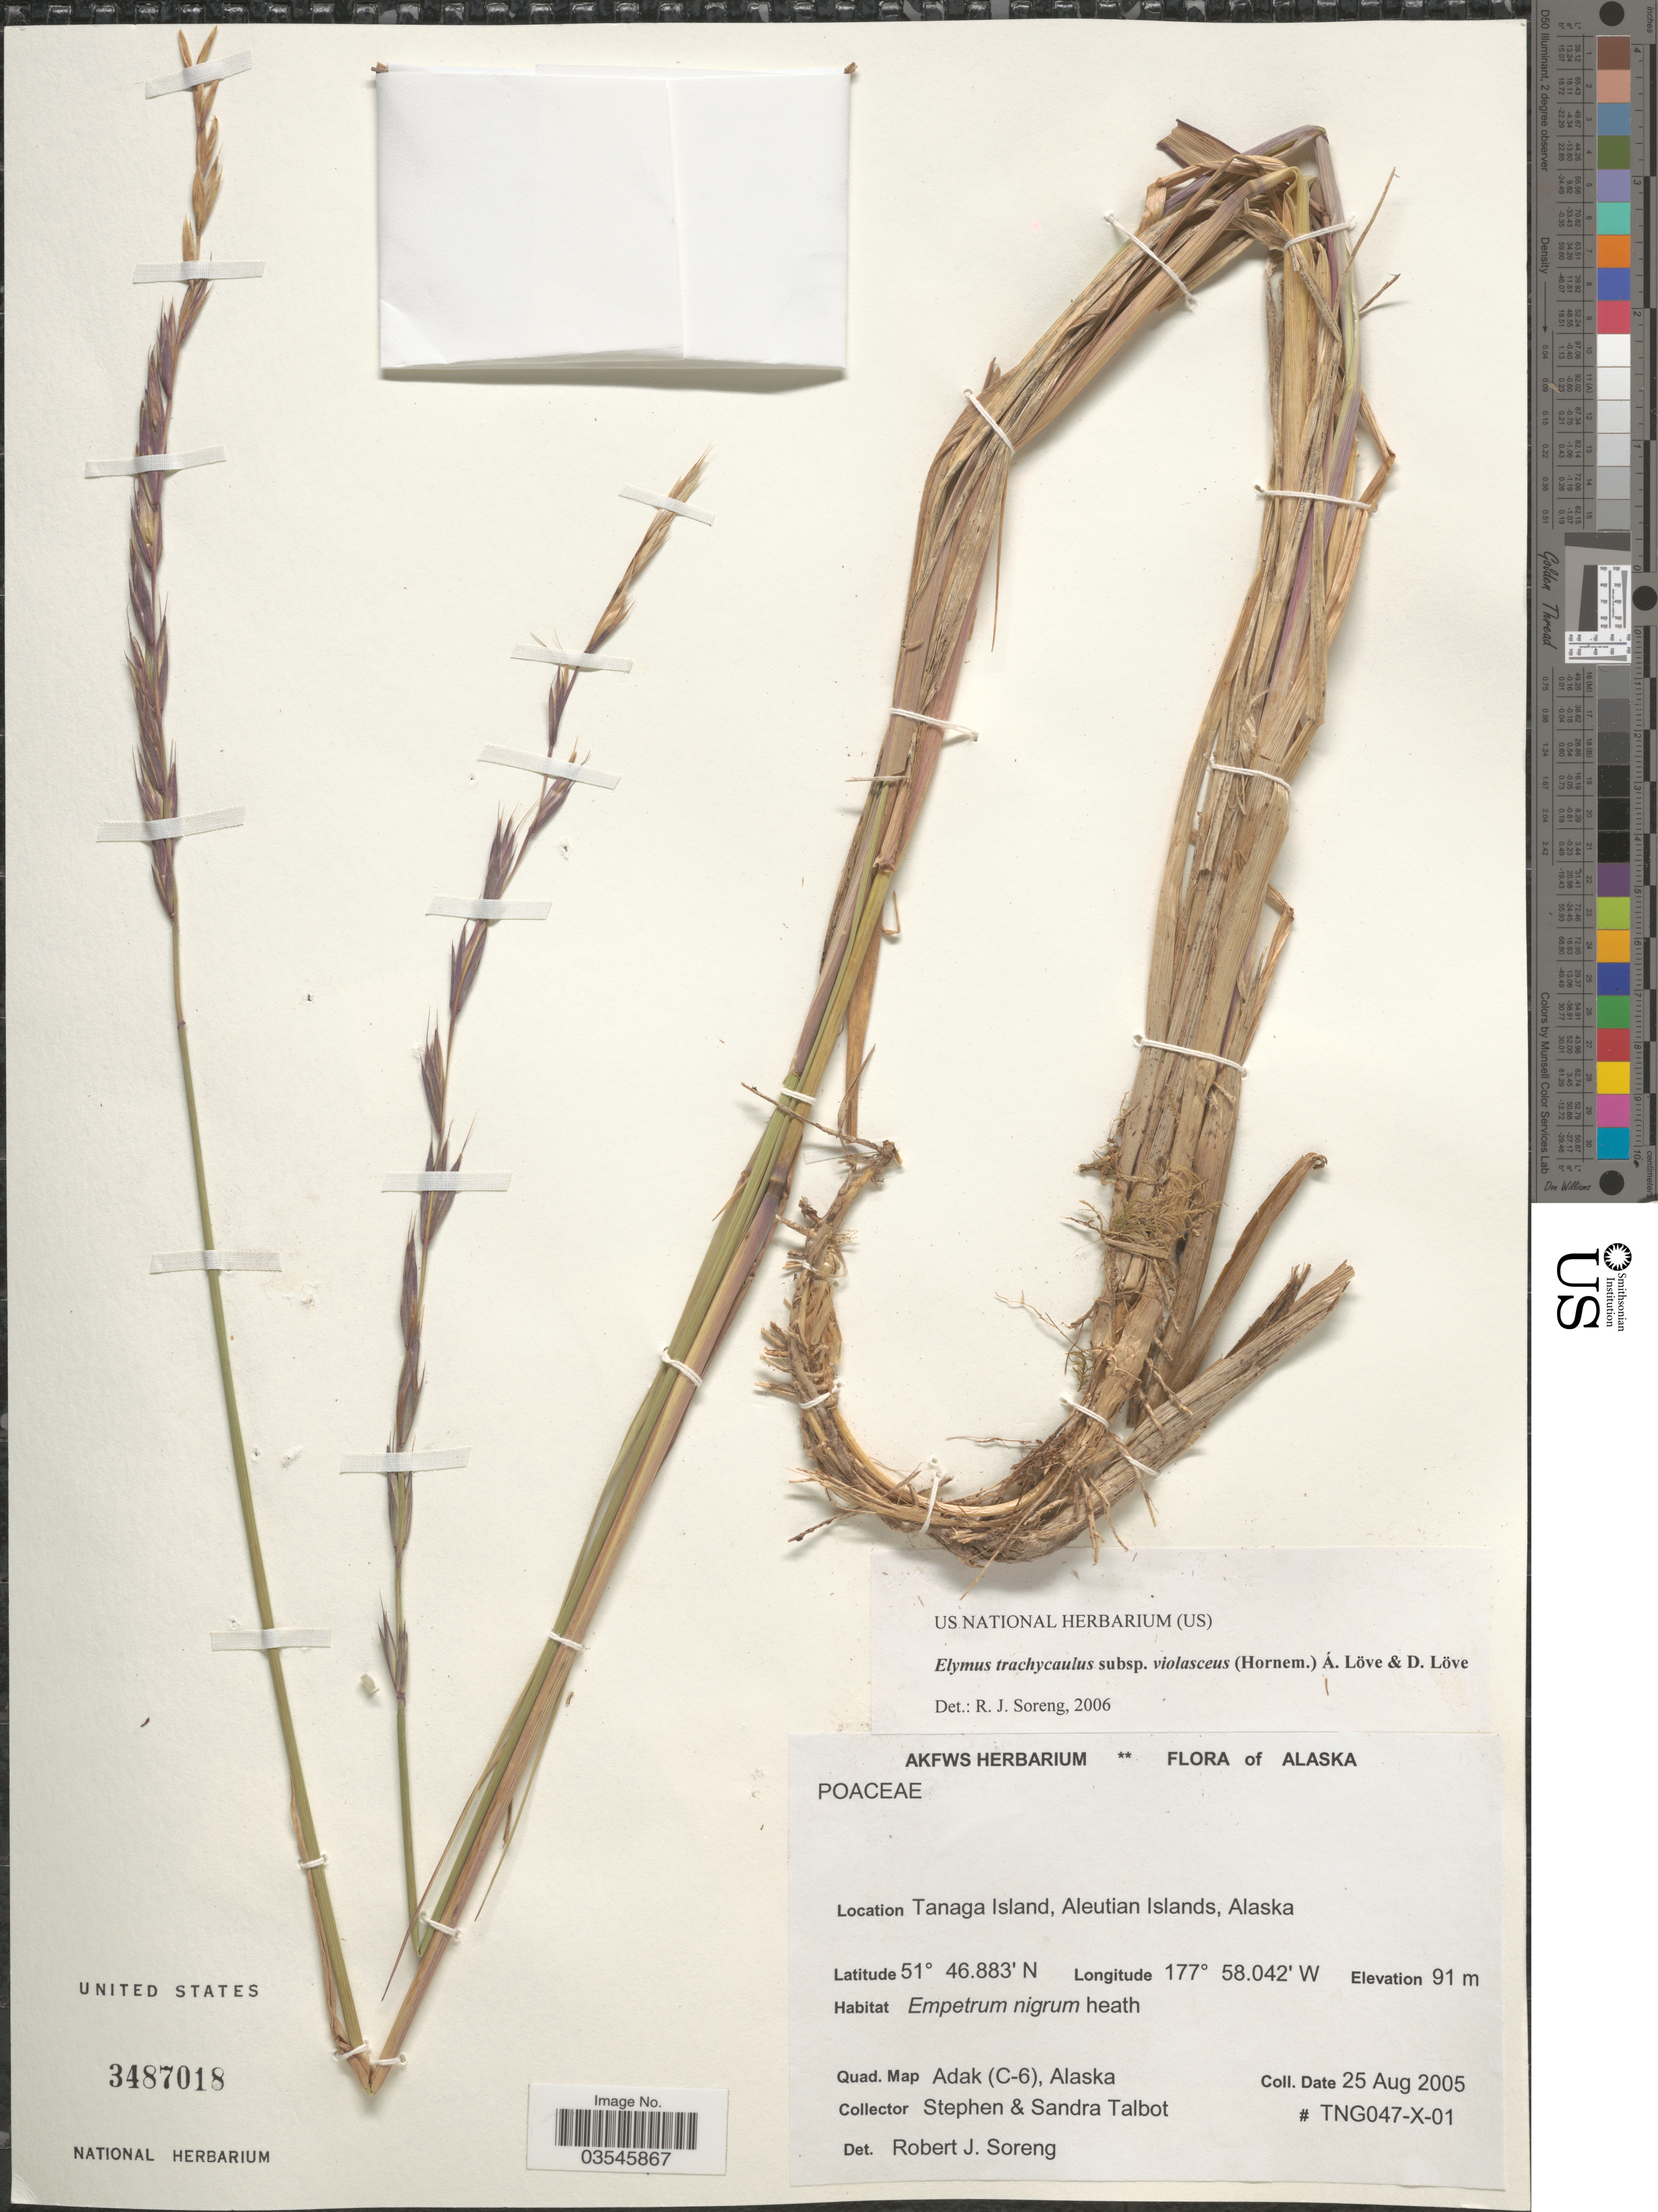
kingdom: Plantae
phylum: Tracheophyta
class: Liliopsida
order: Poales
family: Poaceae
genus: Elymus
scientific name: Elymus trachycaulus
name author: (Link) Gould ex Shinners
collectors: S. S. Talbot & S. Talbot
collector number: TNG047-X-01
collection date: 2005-08-25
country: United States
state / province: Alaska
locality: Tanaga Island, Aleutian Islands. Quad. Map Adak (C-6).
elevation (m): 91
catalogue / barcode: US 3487018